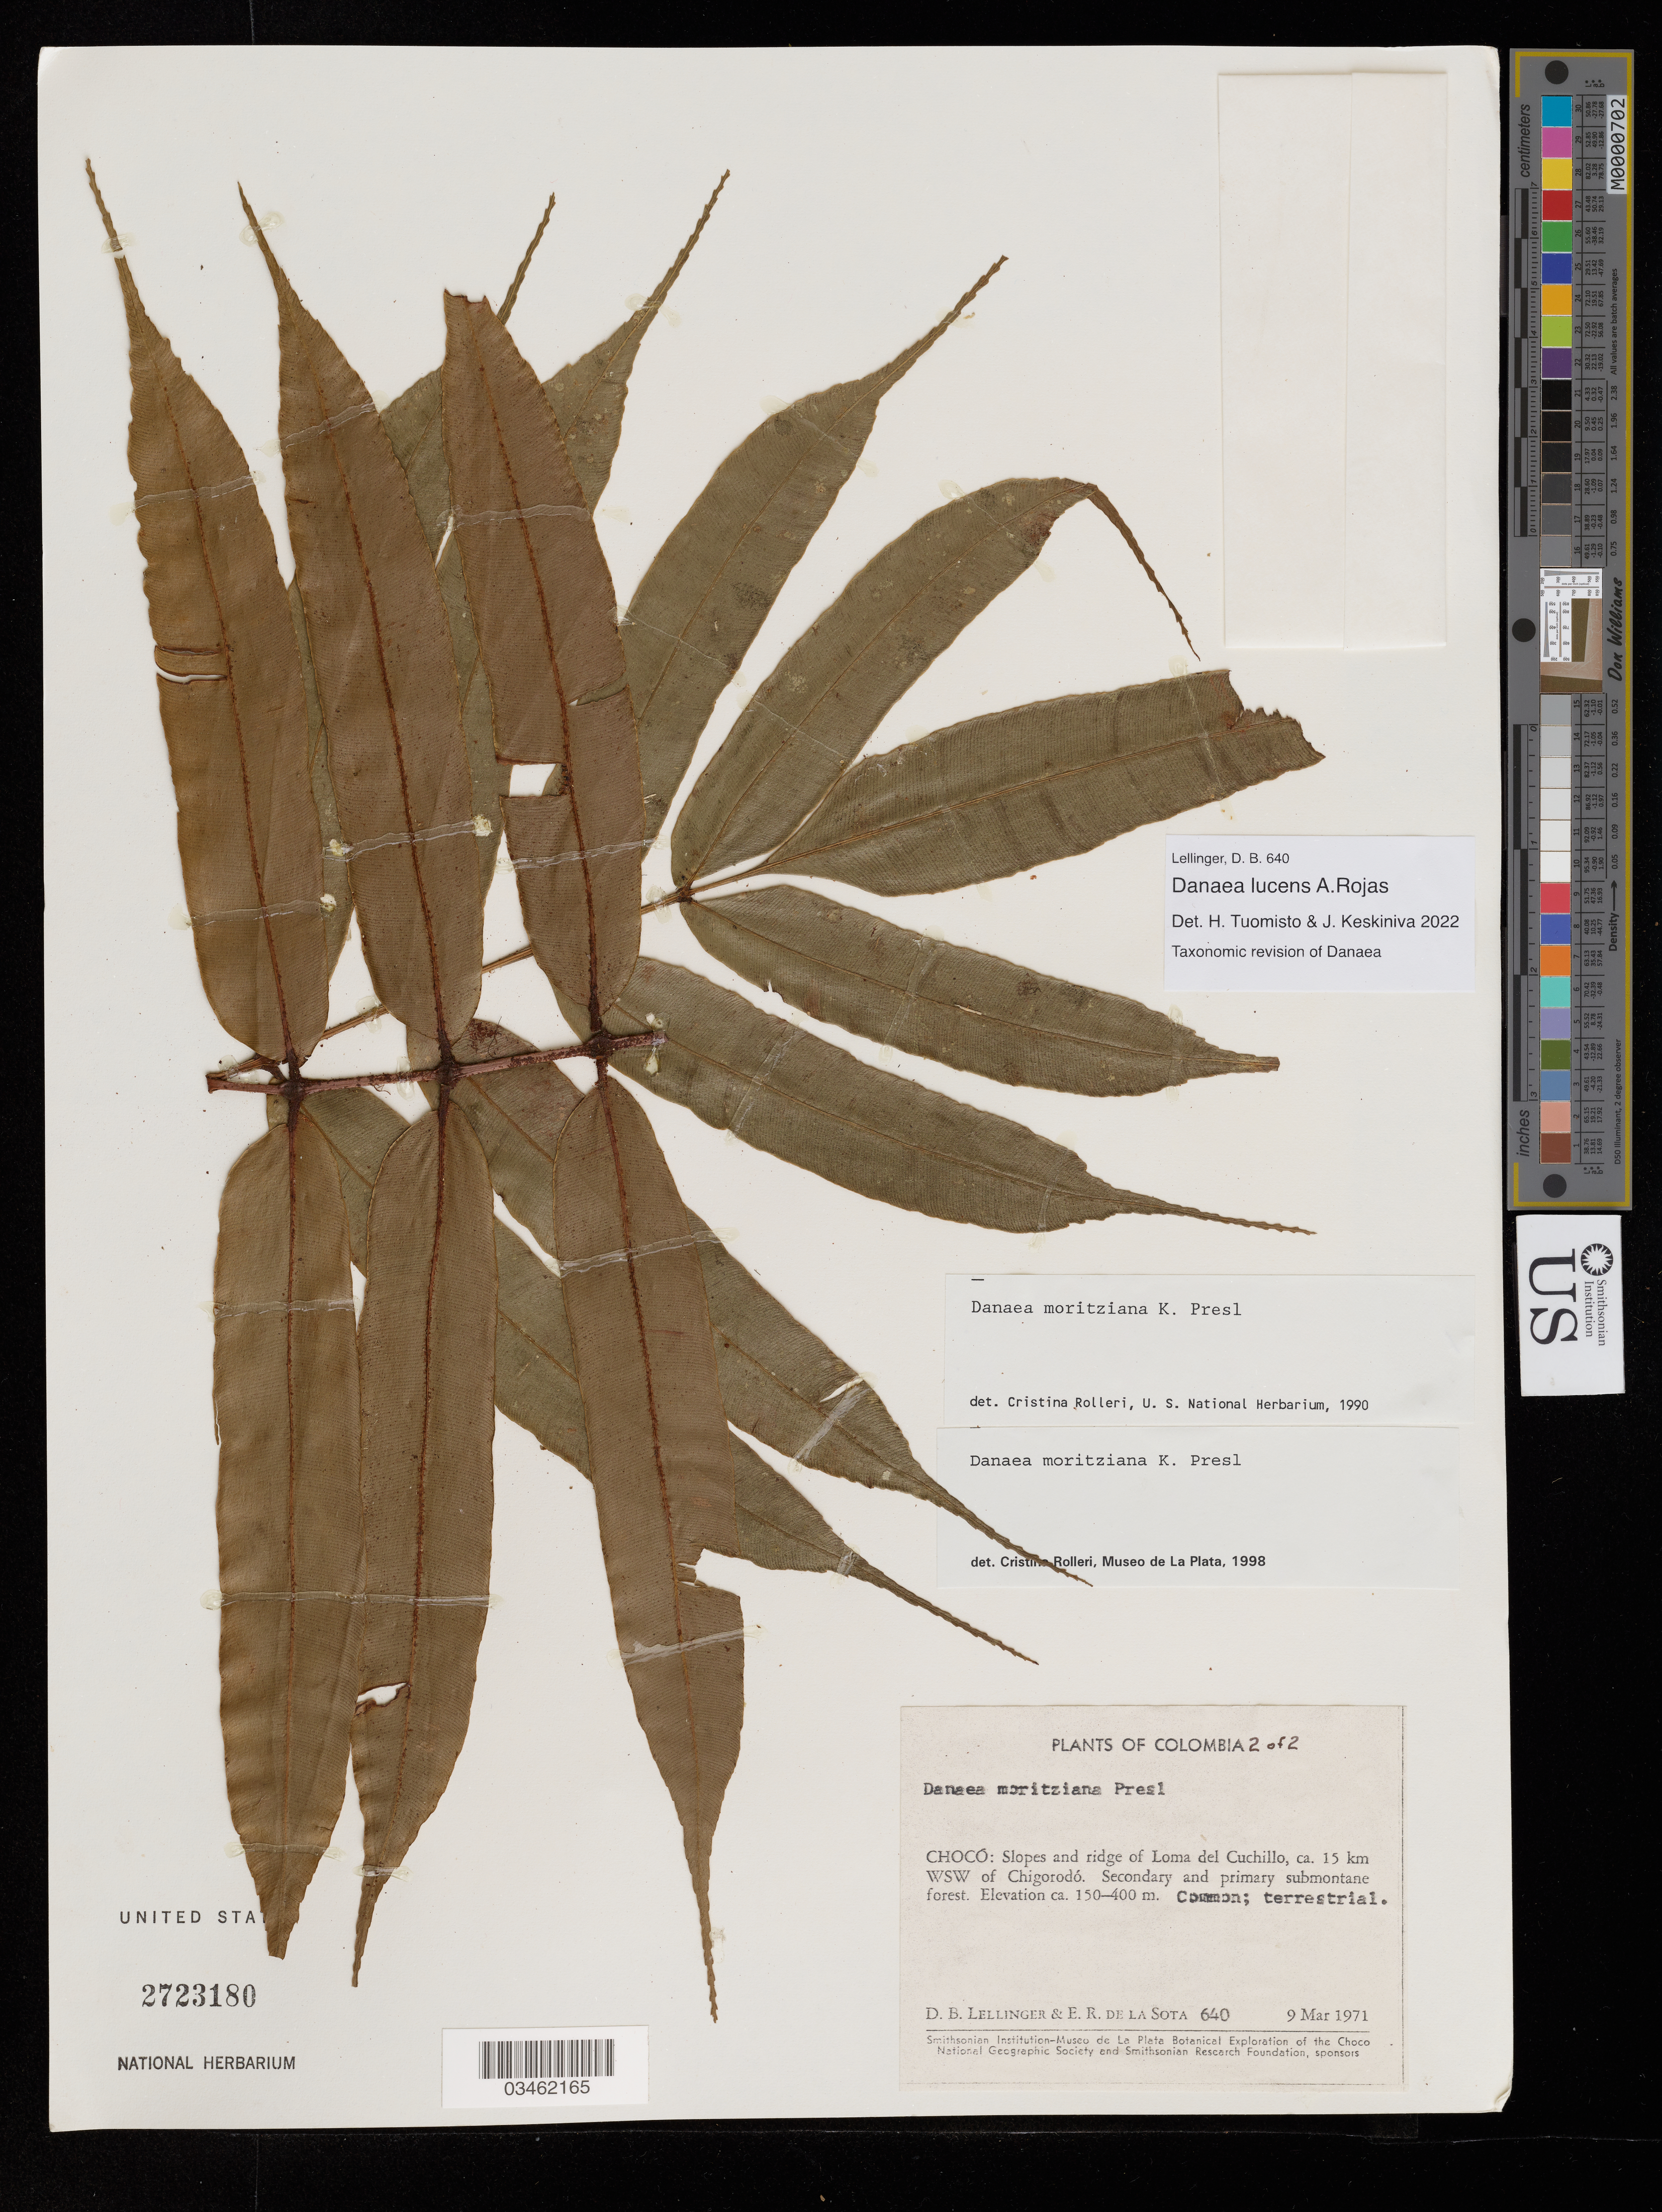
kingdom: Plantae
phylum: Tracheophyta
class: Polypodiopsida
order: Marattiales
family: Marattiaceae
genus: Danaea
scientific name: Danaea lucens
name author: A. Rojas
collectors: D. B. Lellinger & E. R. de la Sota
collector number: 640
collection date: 1971-03-09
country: Colombia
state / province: Chocó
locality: Slopes and ridge of Loma del Cuchillo, ca. 15 km WSW of Chigorodó.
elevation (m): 150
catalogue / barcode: US 2723180